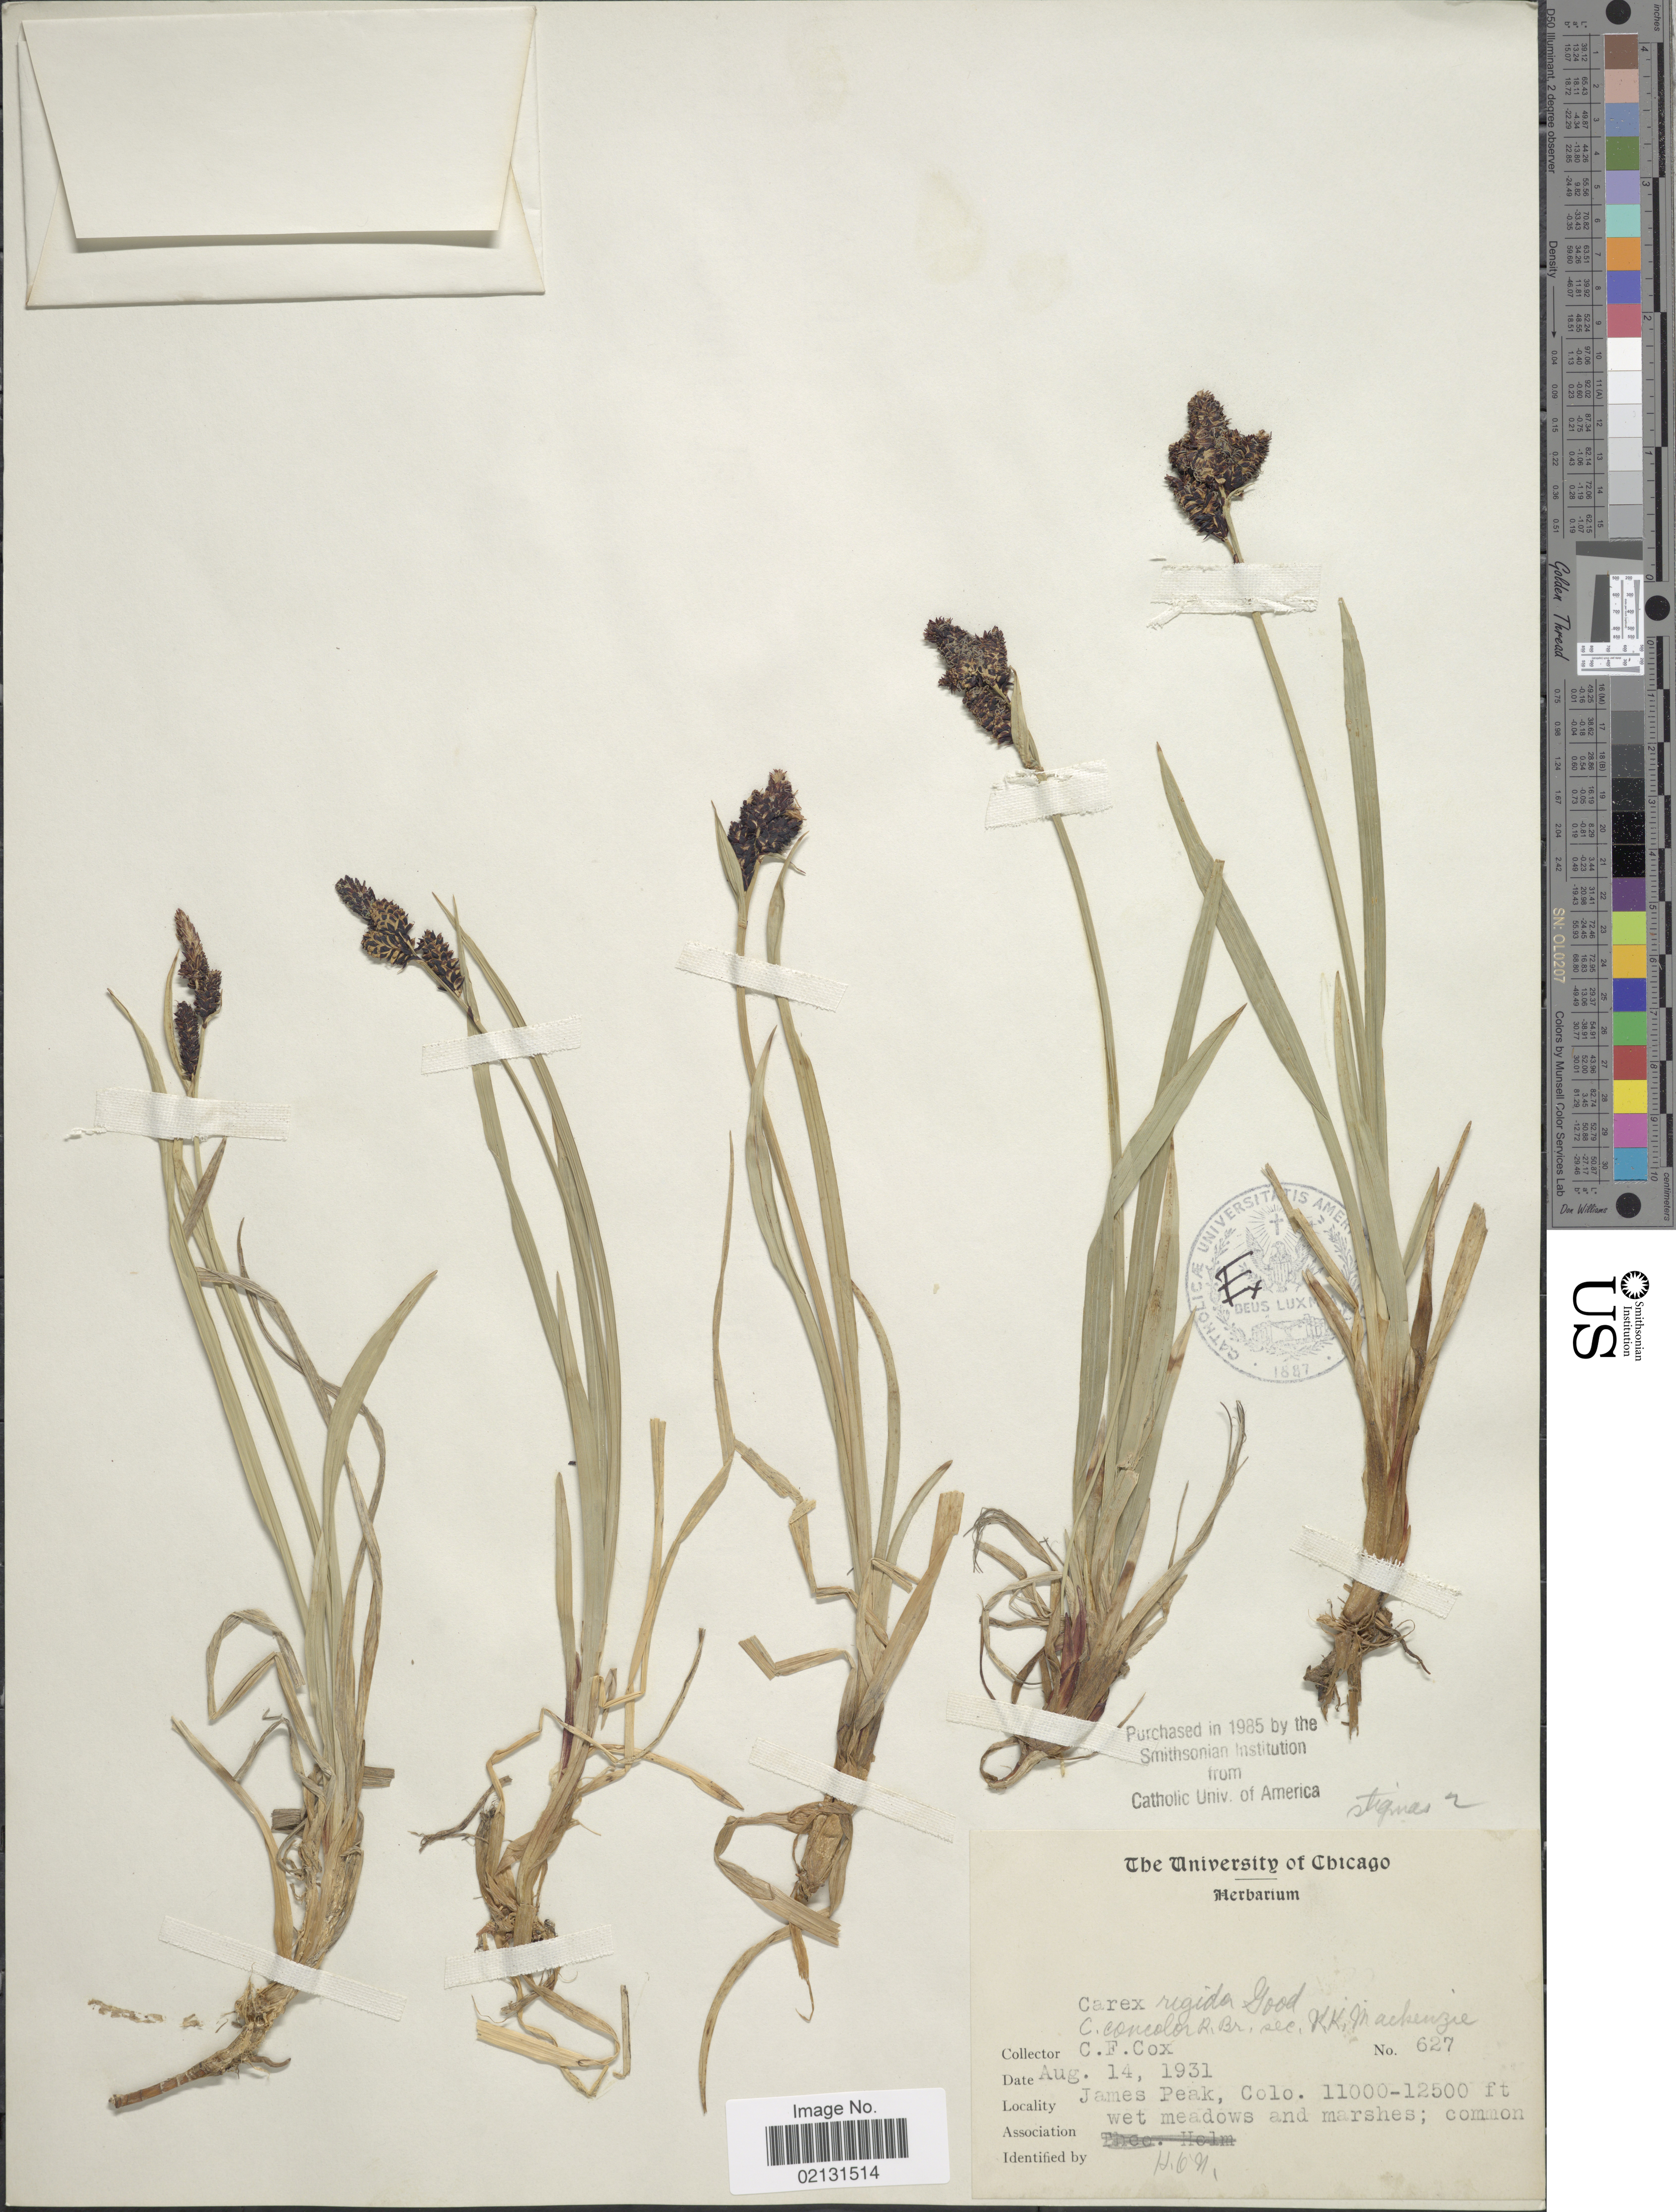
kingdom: Plantae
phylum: Tracheophyta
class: Liliopsida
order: Poales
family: Cyperaceae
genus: Carex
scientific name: Carex scopulorum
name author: Holm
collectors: C. Cox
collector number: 627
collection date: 1931-08-14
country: United States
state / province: Colorado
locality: James Peak, wet meadows and marshes.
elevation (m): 3353